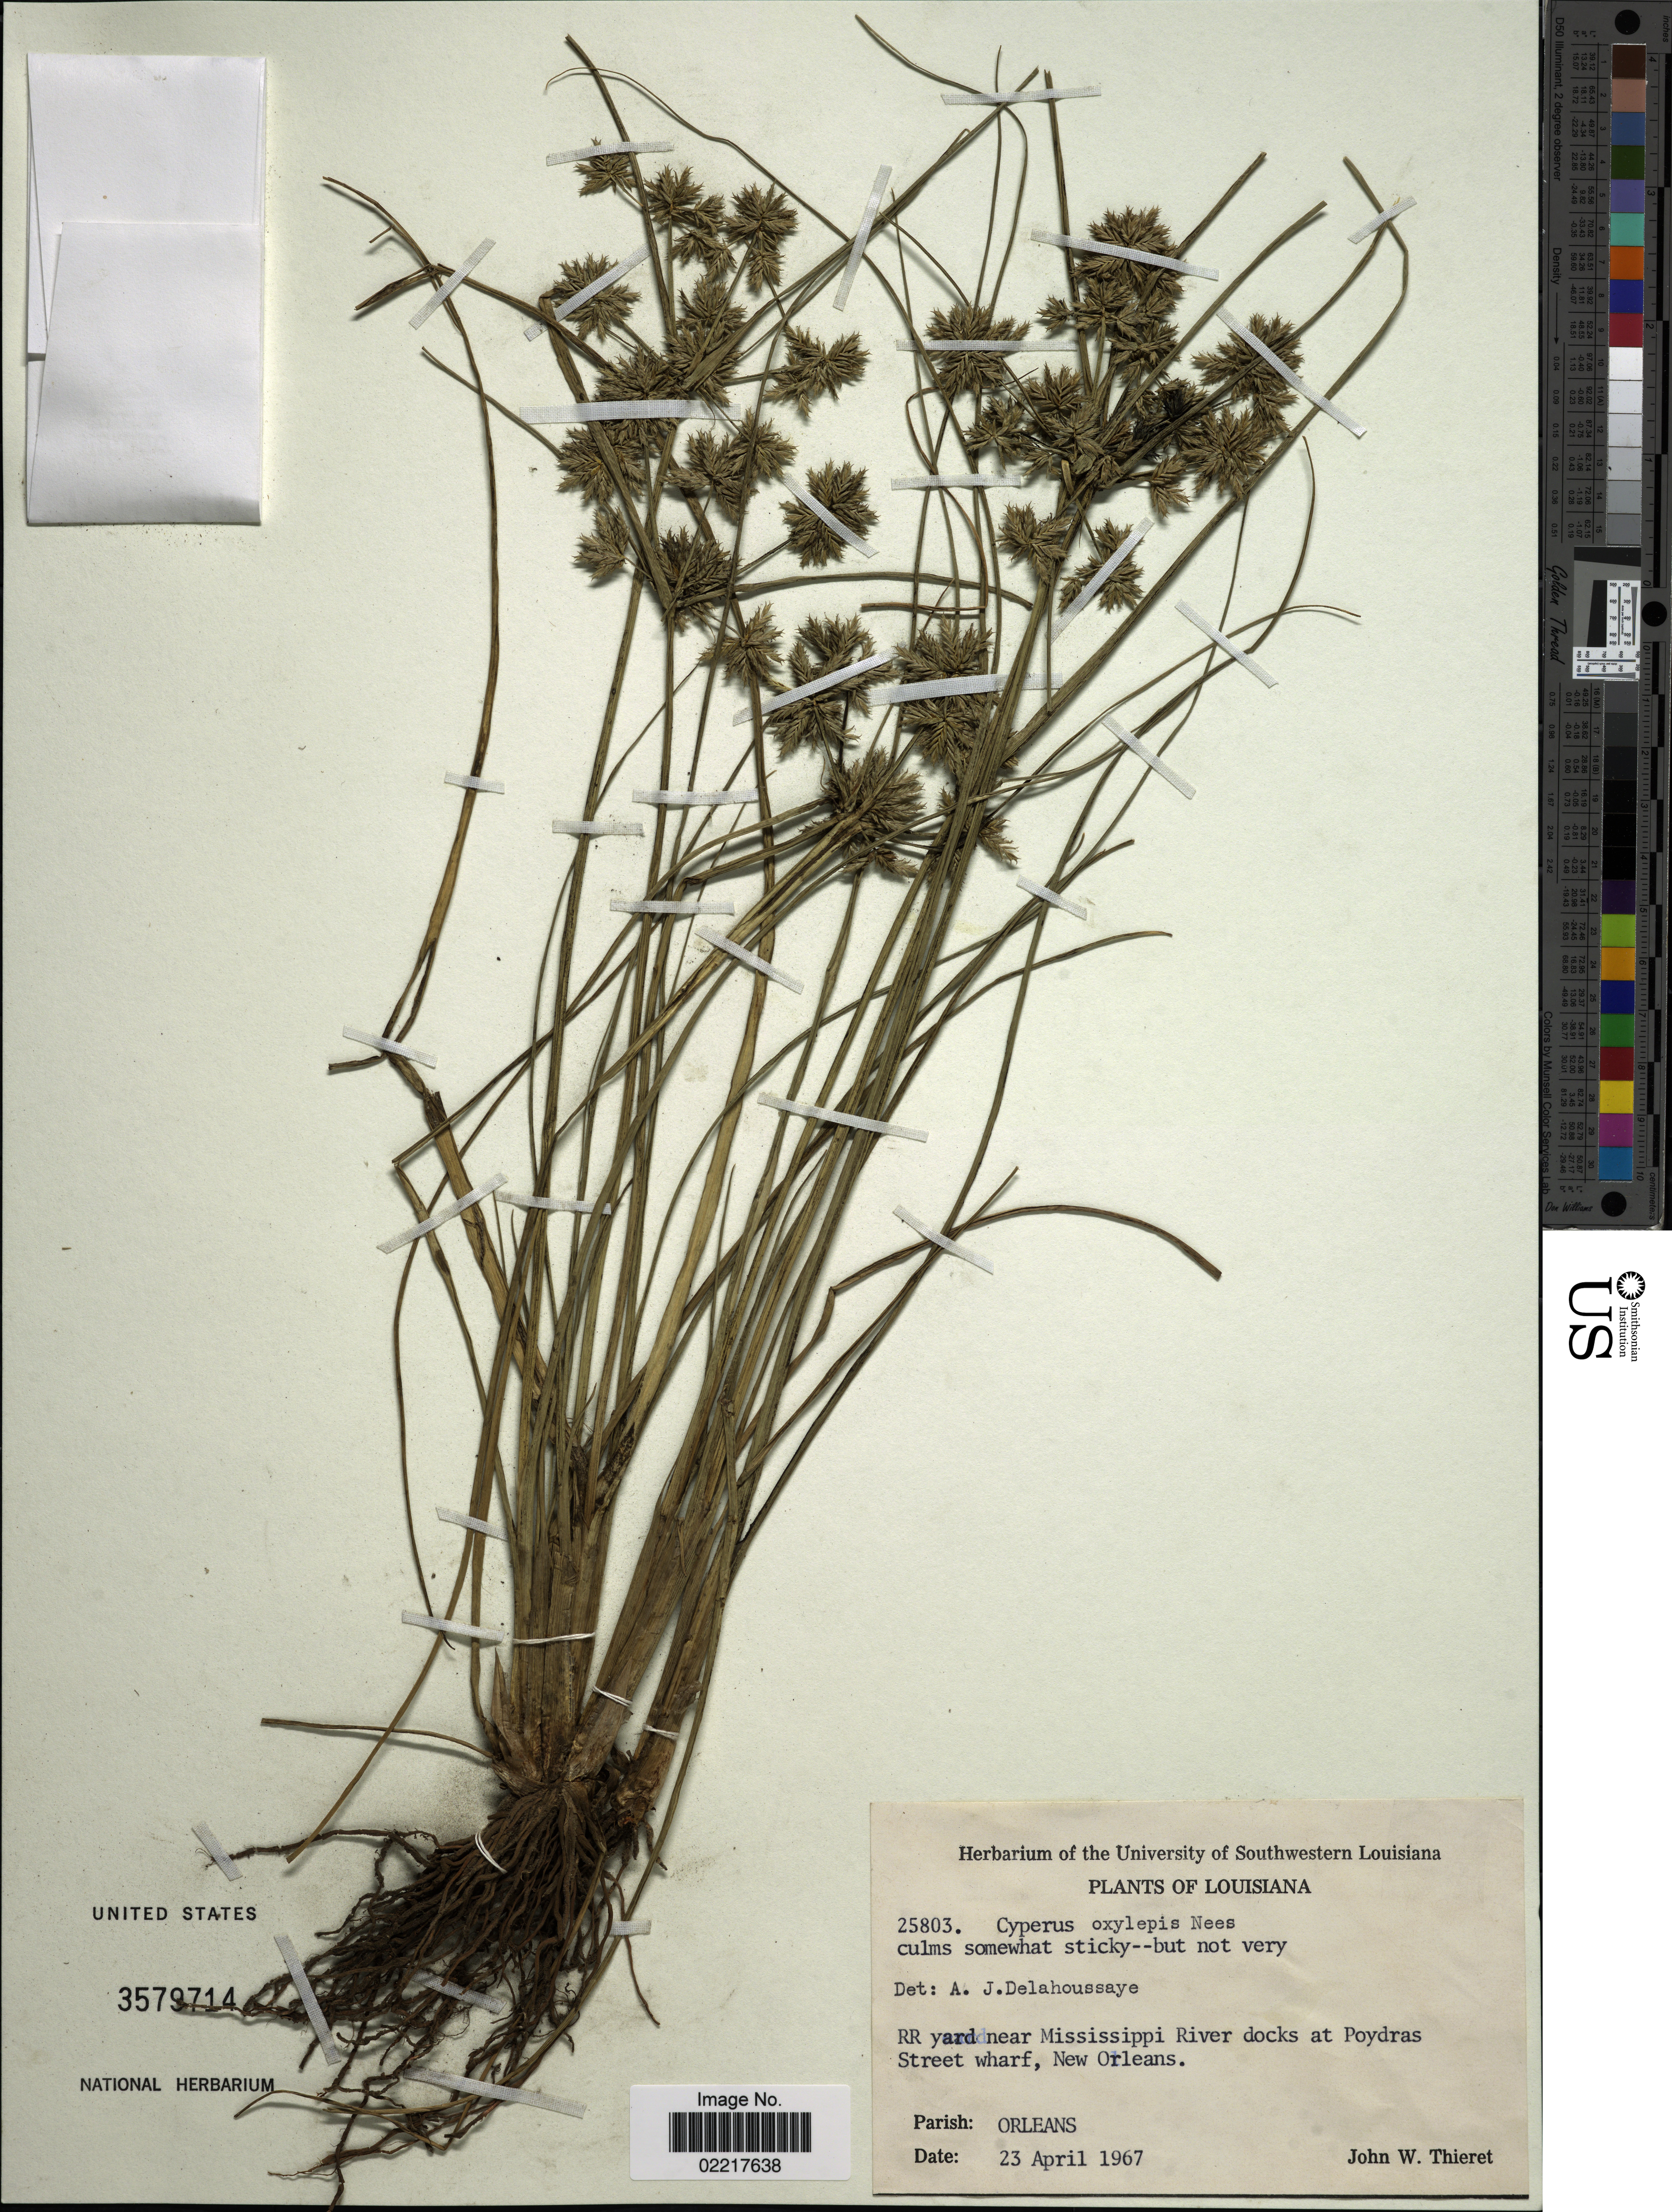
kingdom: Plantae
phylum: Tracheophyta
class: Liliopsida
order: Poales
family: Cyperaceae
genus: Cyperus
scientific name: Cyperus oxylepis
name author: Nees ex Steud.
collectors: J. W. Thieret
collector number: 25803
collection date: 1967-04-23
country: United States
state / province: Louisiana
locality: Parish: Orleans RR yard near Mississippi River docks at Poydras Street warf, New Orleans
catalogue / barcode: US 3579714